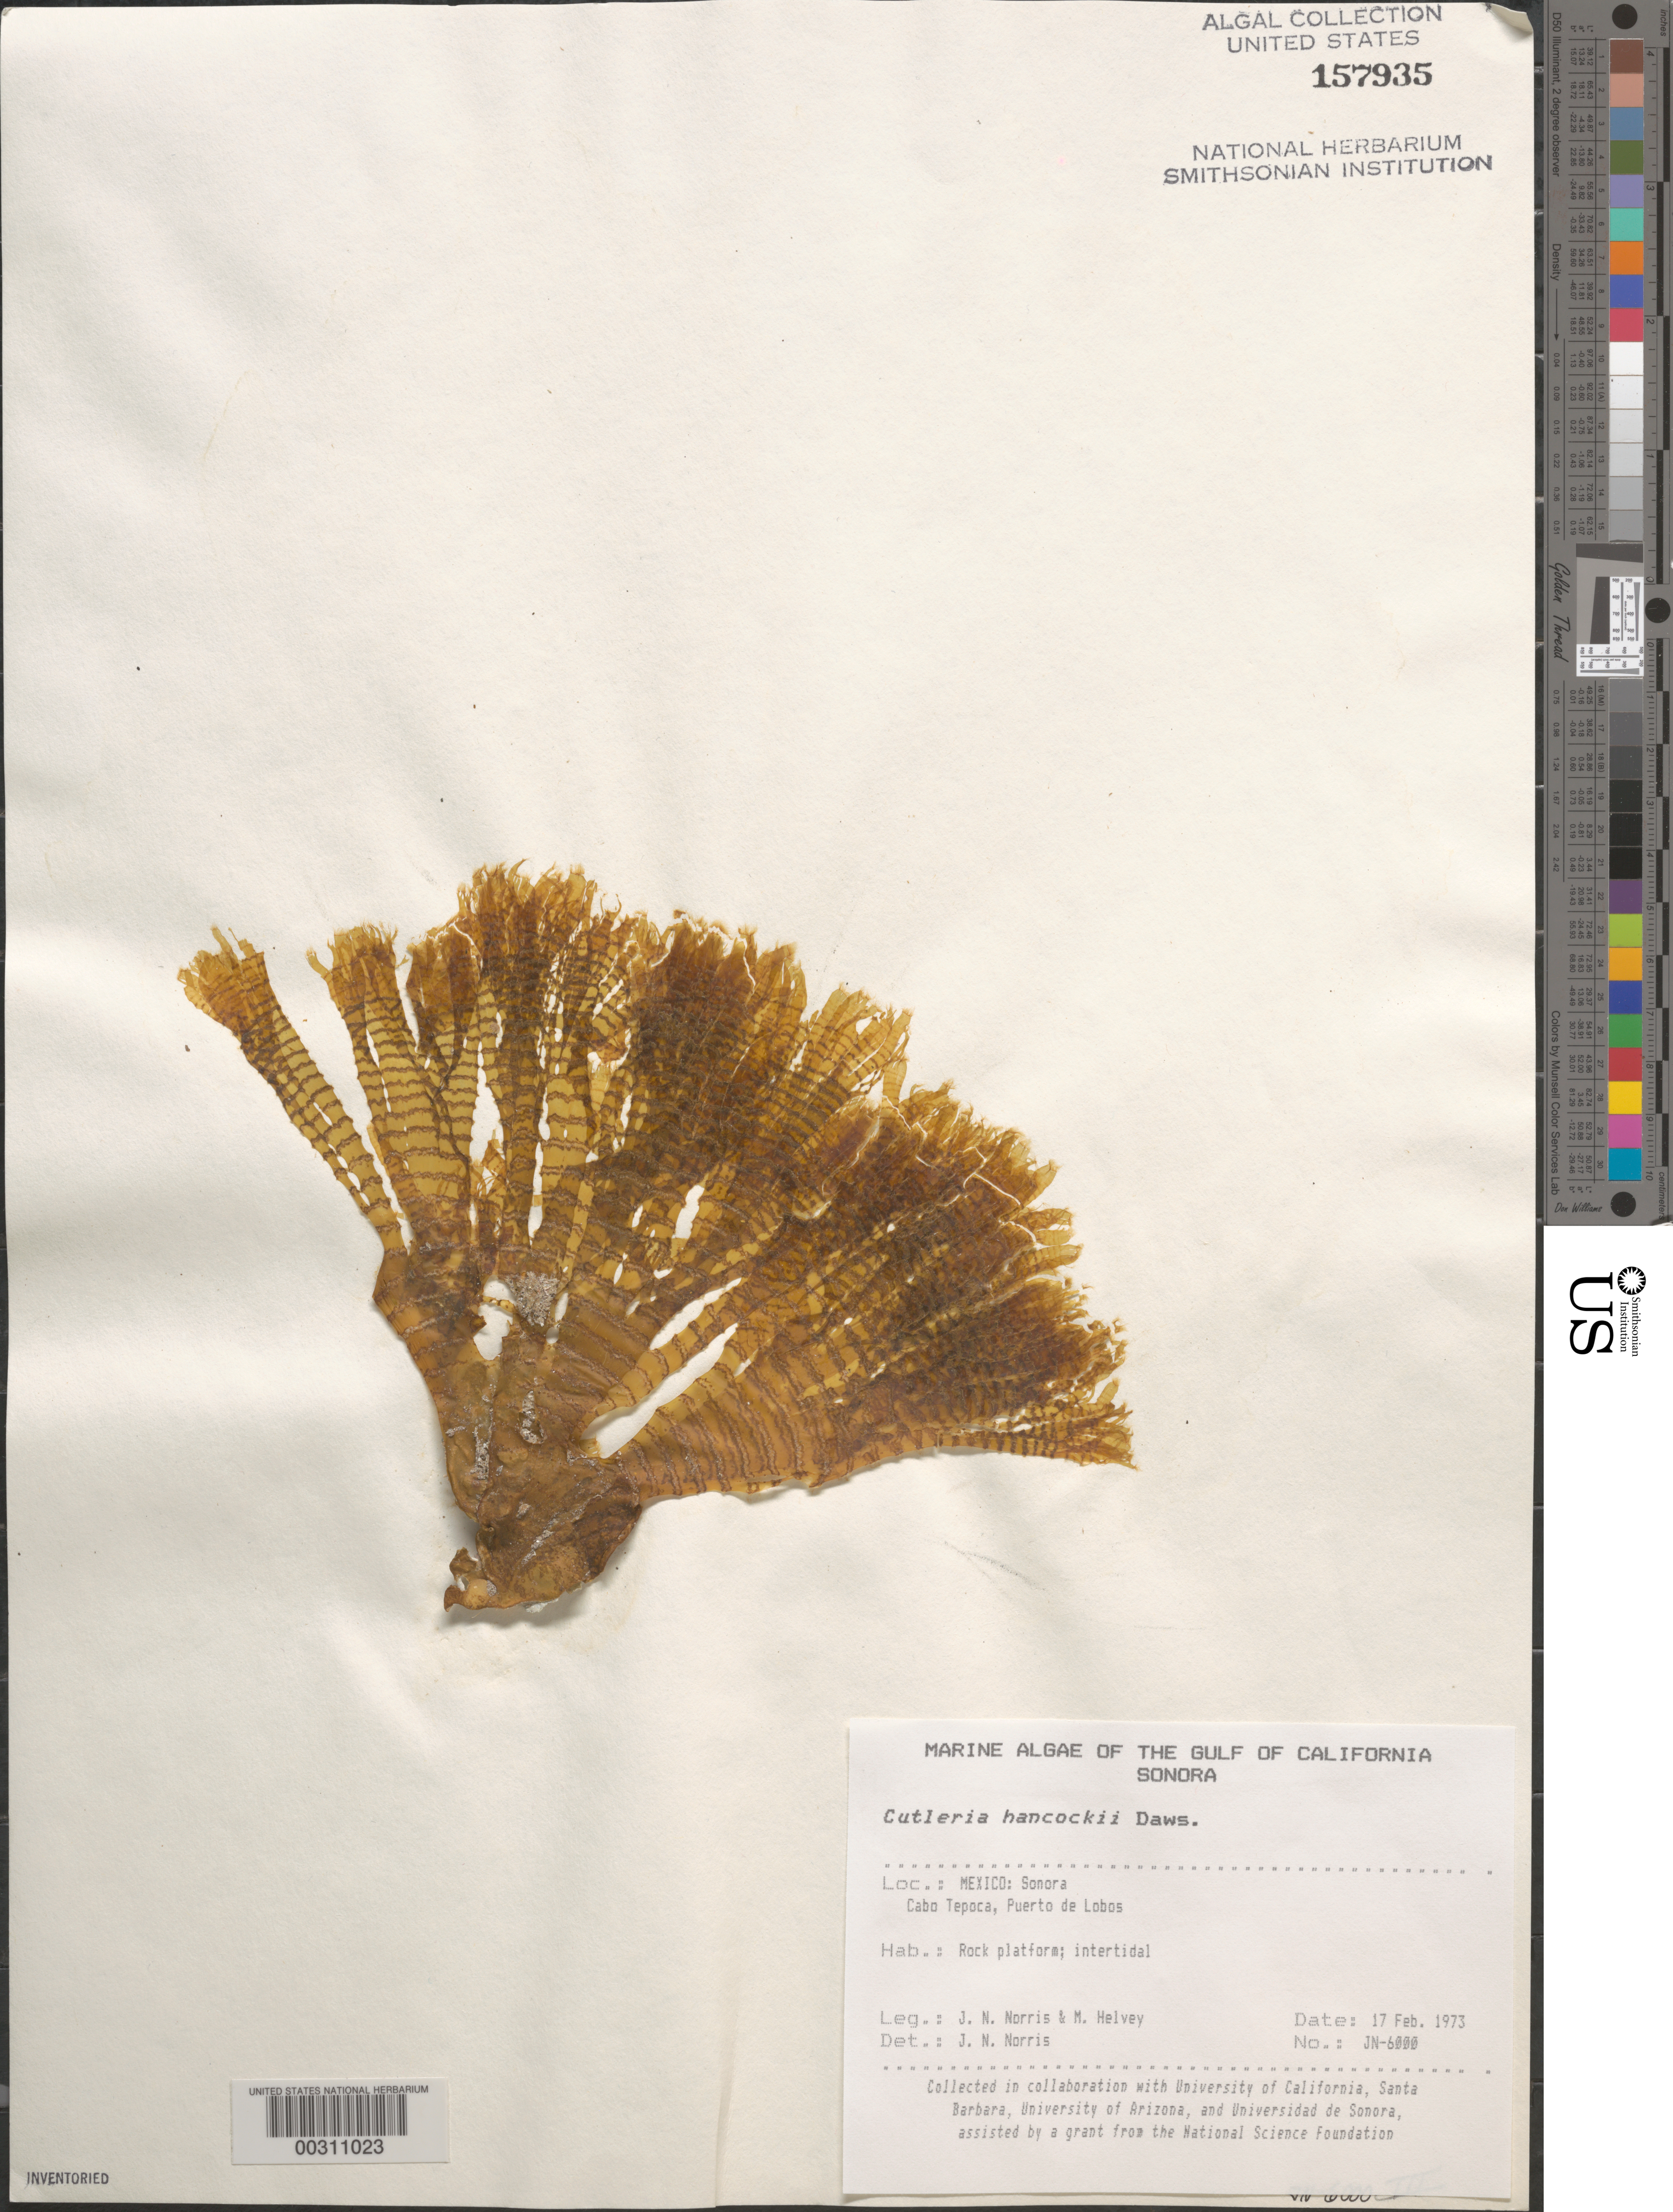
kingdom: Chromista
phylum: Ochrophyta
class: Phaeophyceae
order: Cutleriales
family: Cutleriaceae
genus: Cutleria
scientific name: Cutleria hancockii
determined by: Norris, James N.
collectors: J. N. Norris & M. Helvey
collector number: JN-6000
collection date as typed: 17 Feb 1973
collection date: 1973-02-17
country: Mexico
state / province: Sonora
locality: Cabo Tepoca, Puerto de Lobos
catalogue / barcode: US 157935